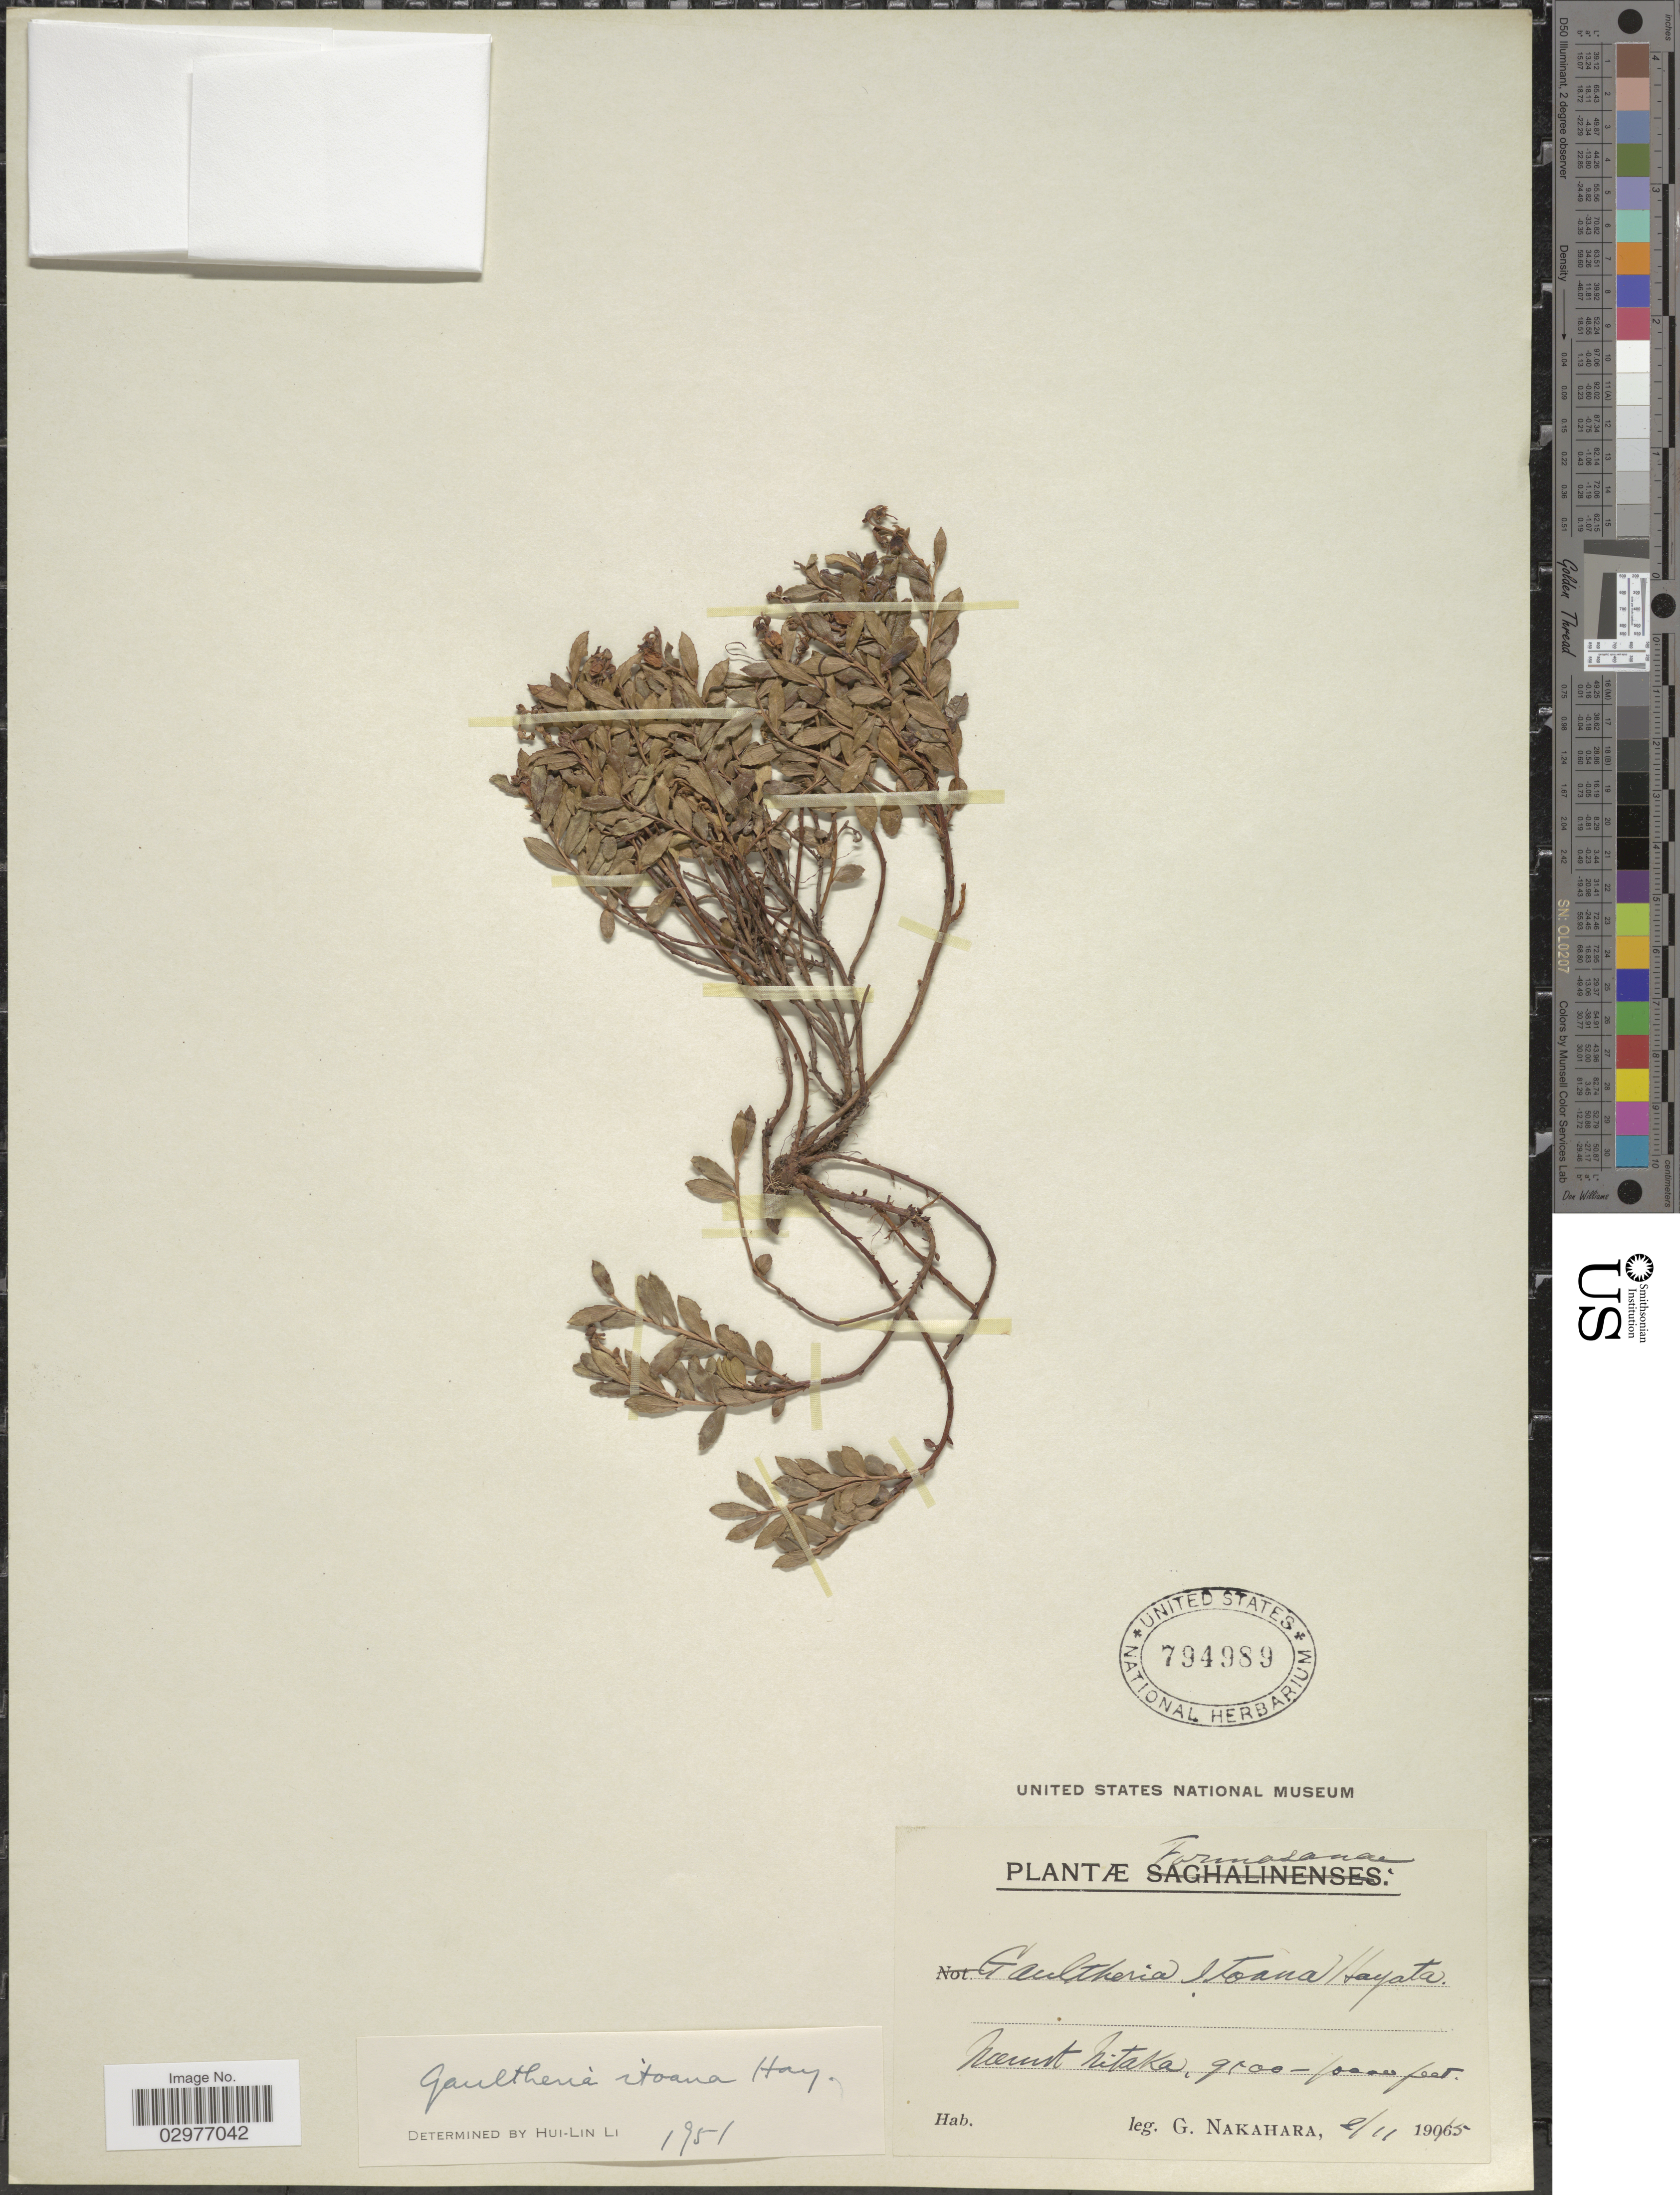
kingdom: Plantae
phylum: Tracheophyta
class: Magnoliopsida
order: Ericales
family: Ericaceae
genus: Gaultheria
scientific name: Gaultheria itoana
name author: Hayata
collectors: G. Nakahara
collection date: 1905-11-02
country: Taiwan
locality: Formosana. Mount Nitaka.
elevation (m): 2896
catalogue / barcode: US 794989